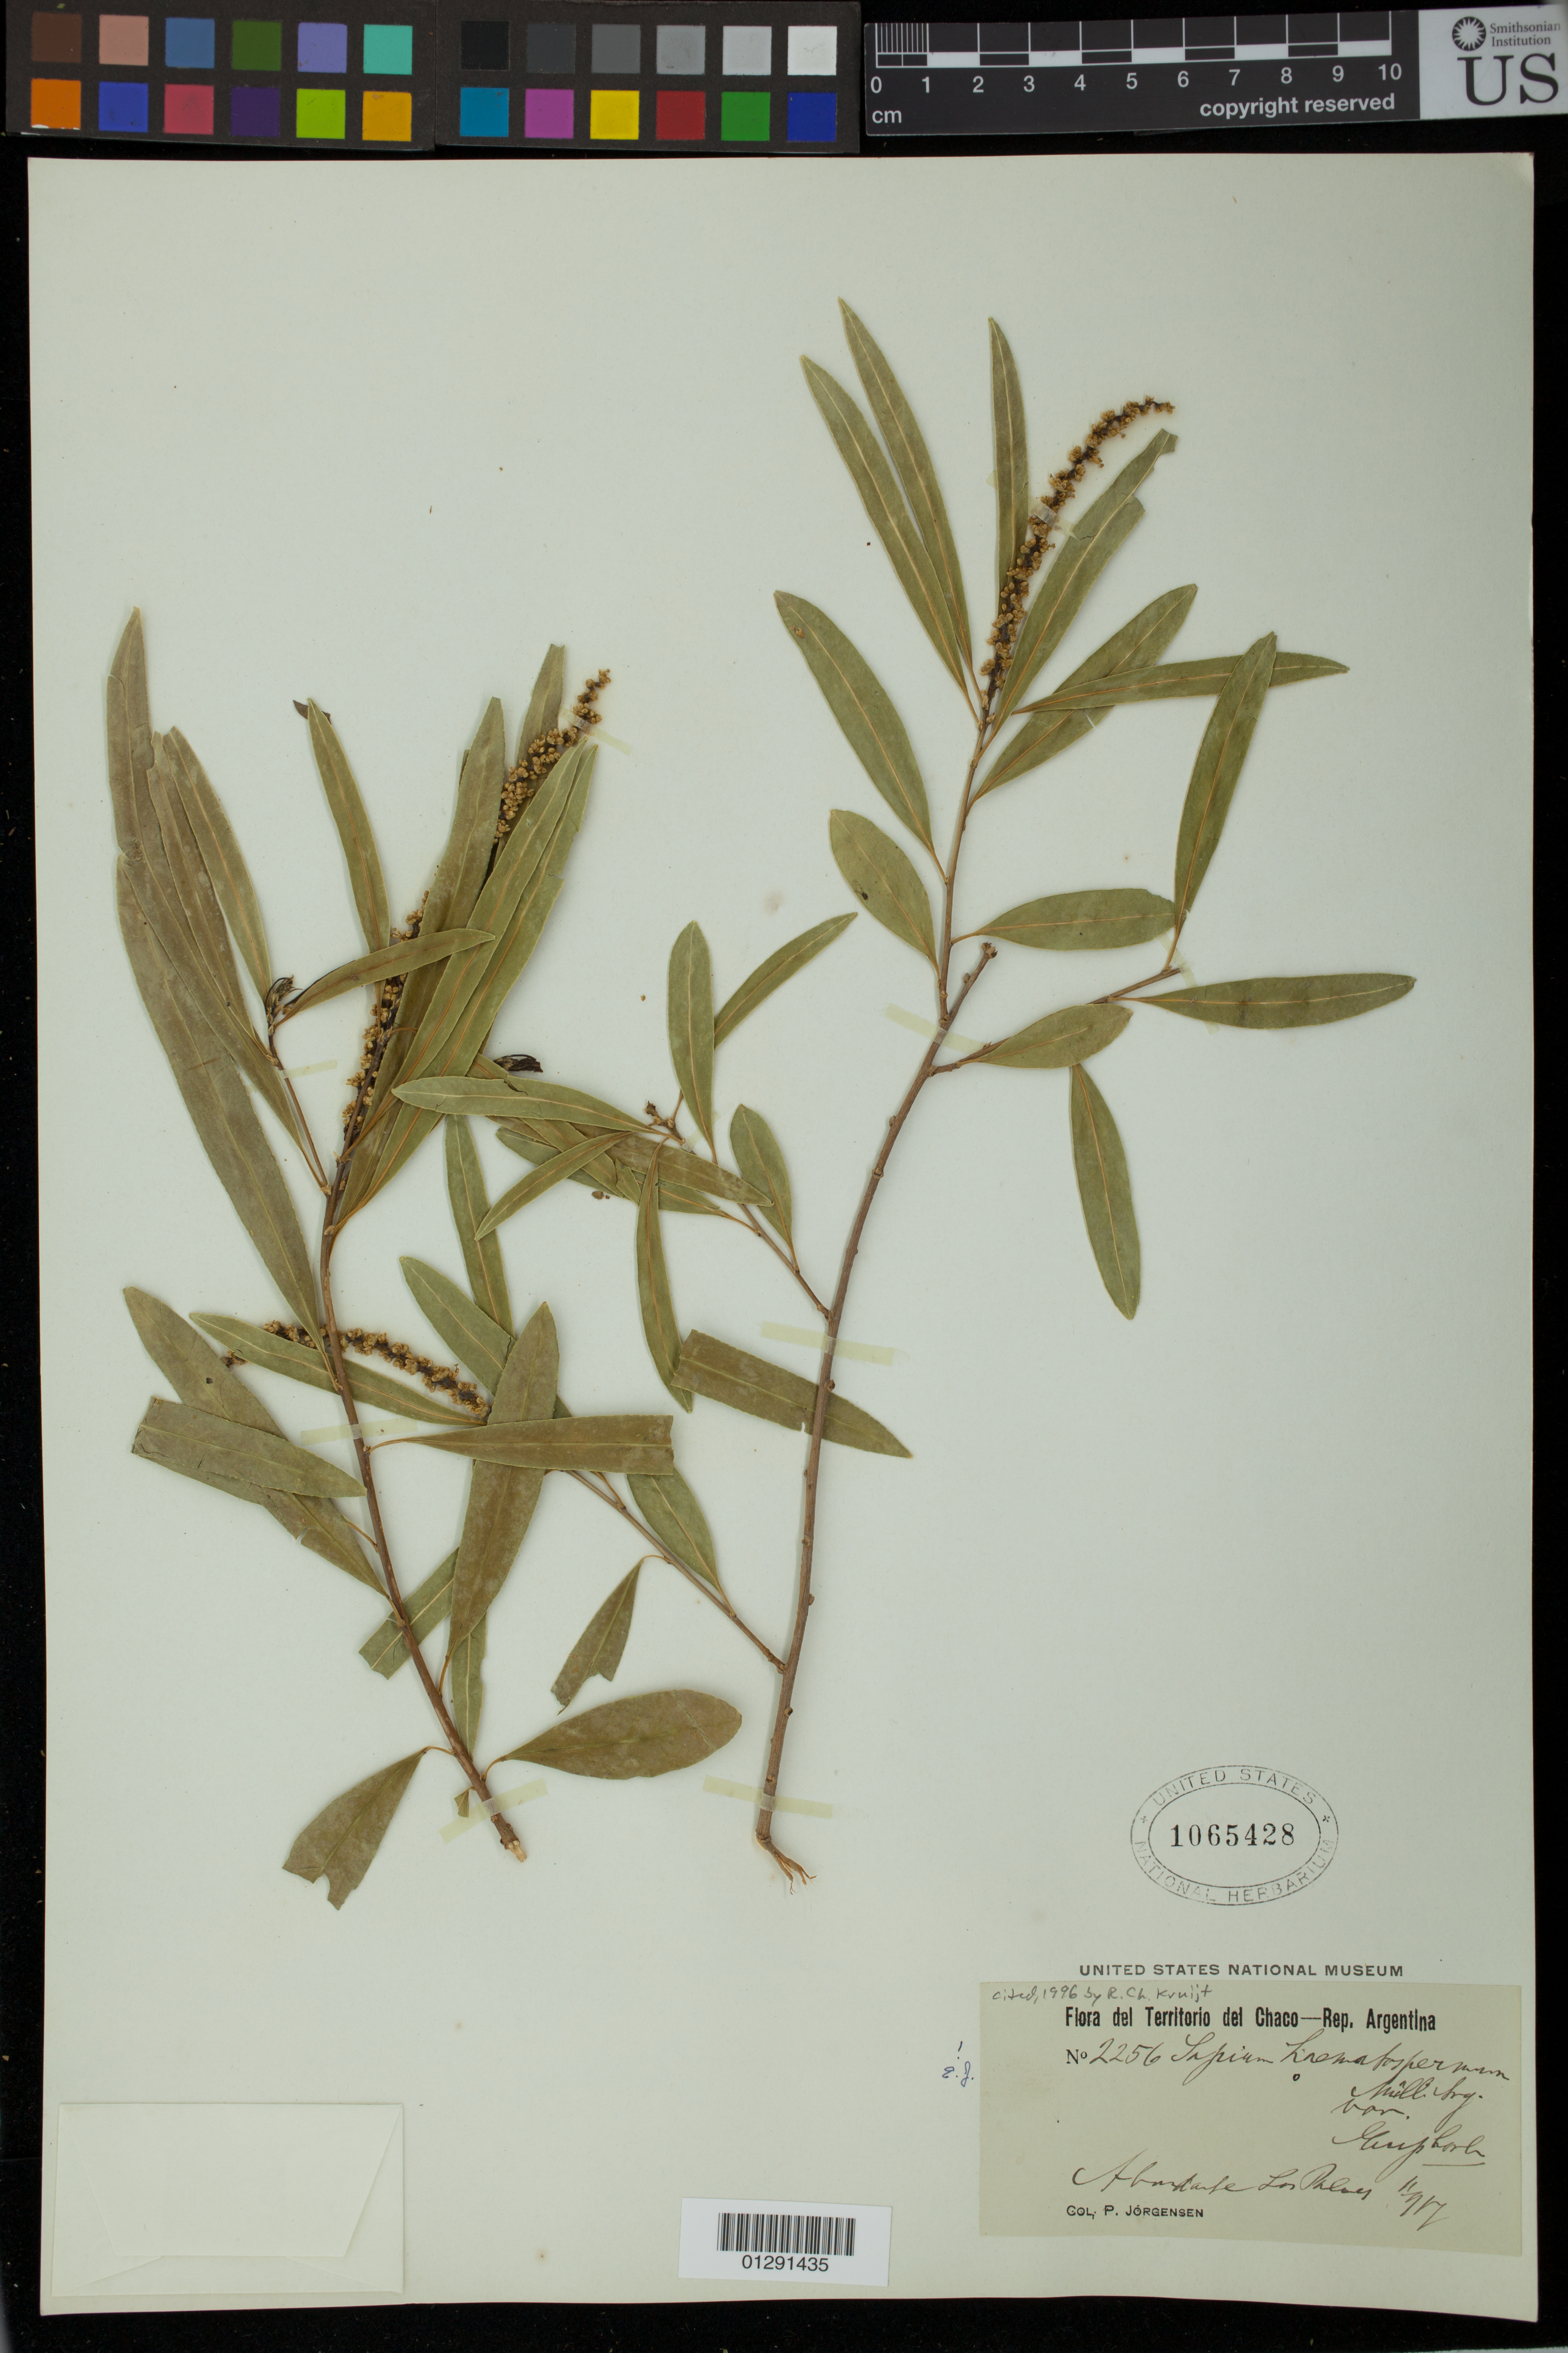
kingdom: Plantae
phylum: Tracheophyta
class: Magnoliopsida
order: Malpighiales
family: Euphorbiaceae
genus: Sapium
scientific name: Sapium haematospermum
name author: Müll. Arg.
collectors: P. Jörgensen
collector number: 2256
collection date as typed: Nov 1917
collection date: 1917-11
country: Argentina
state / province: Chaco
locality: Can't read locality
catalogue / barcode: US 1065428